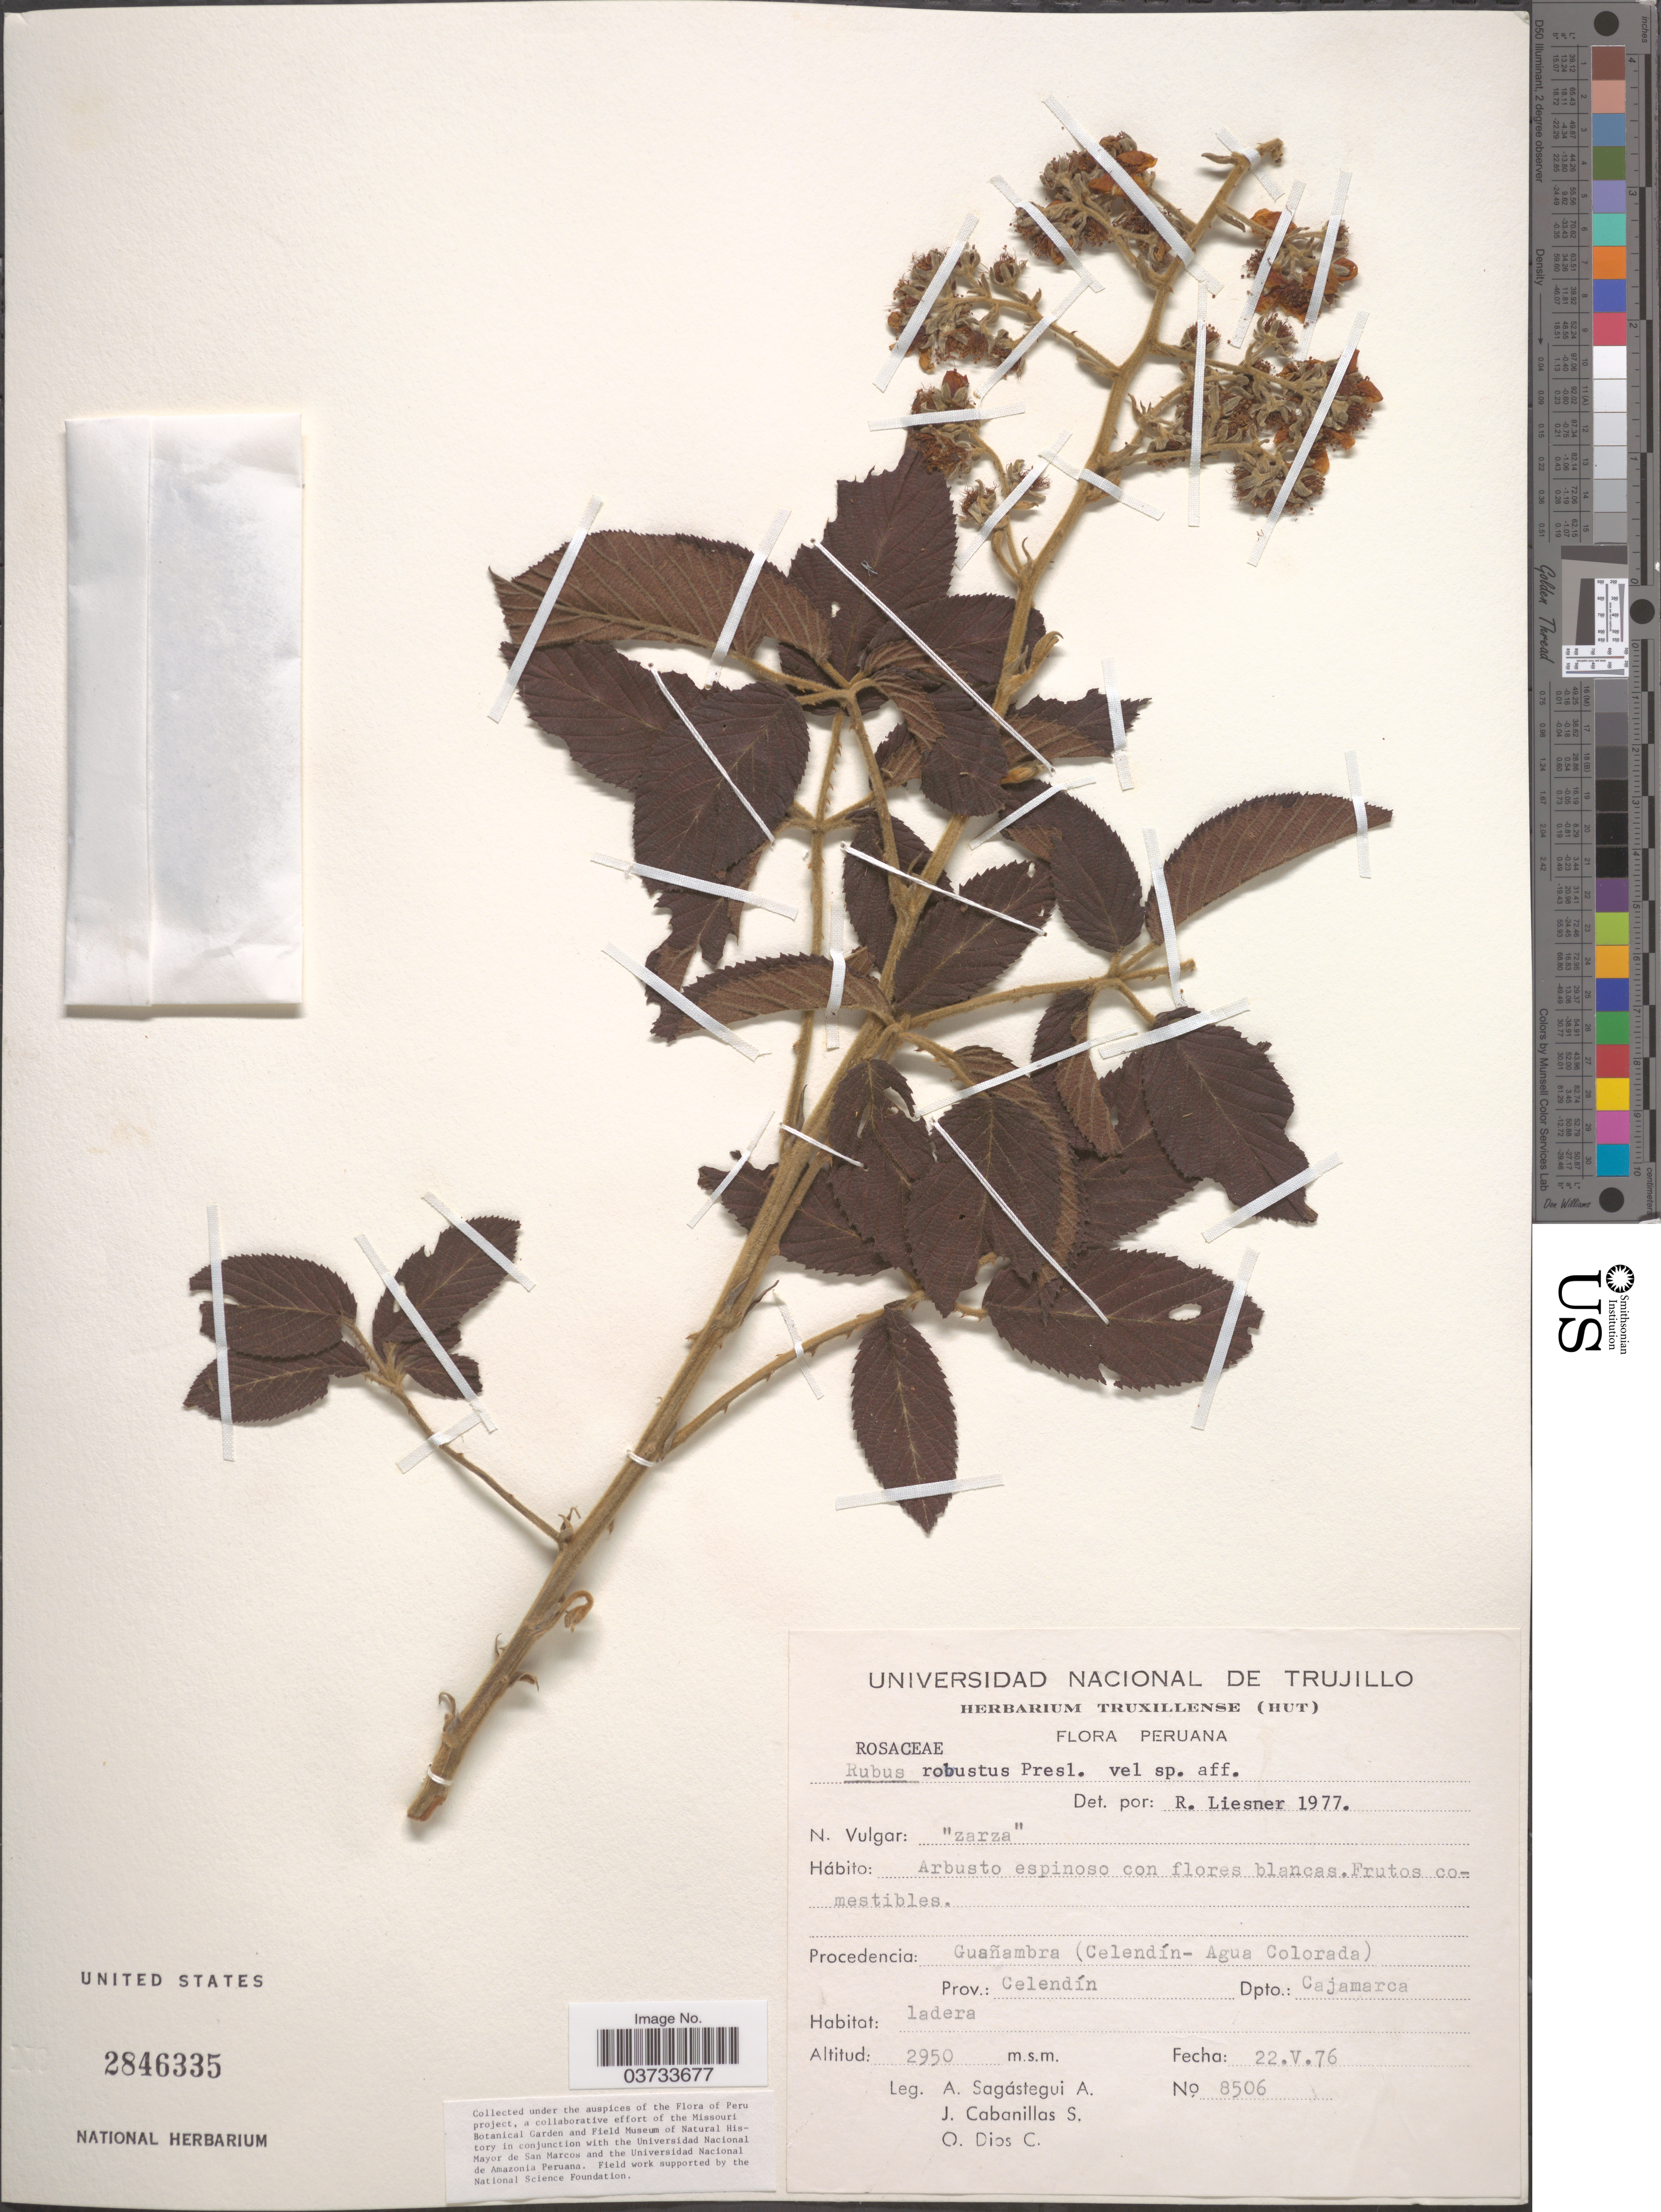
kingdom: Plantae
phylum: Tracheophyta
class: Magnoliopsida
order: Rosales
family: Rosaceae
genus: Rubus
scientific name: Rubus robustus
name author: C. Presl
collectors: A. Sagástegui A., J. Cabanillas S. & O. Dios C.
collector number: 8506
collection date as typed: Transcribed d/m/y: 22/5/76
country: Peru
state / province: Cajamarca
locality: Guañambra (Celendín- Agua Colorada) Prov.: Celendín. Dpto.: Cajamarca.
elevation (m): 2950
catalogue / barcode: US 2846335